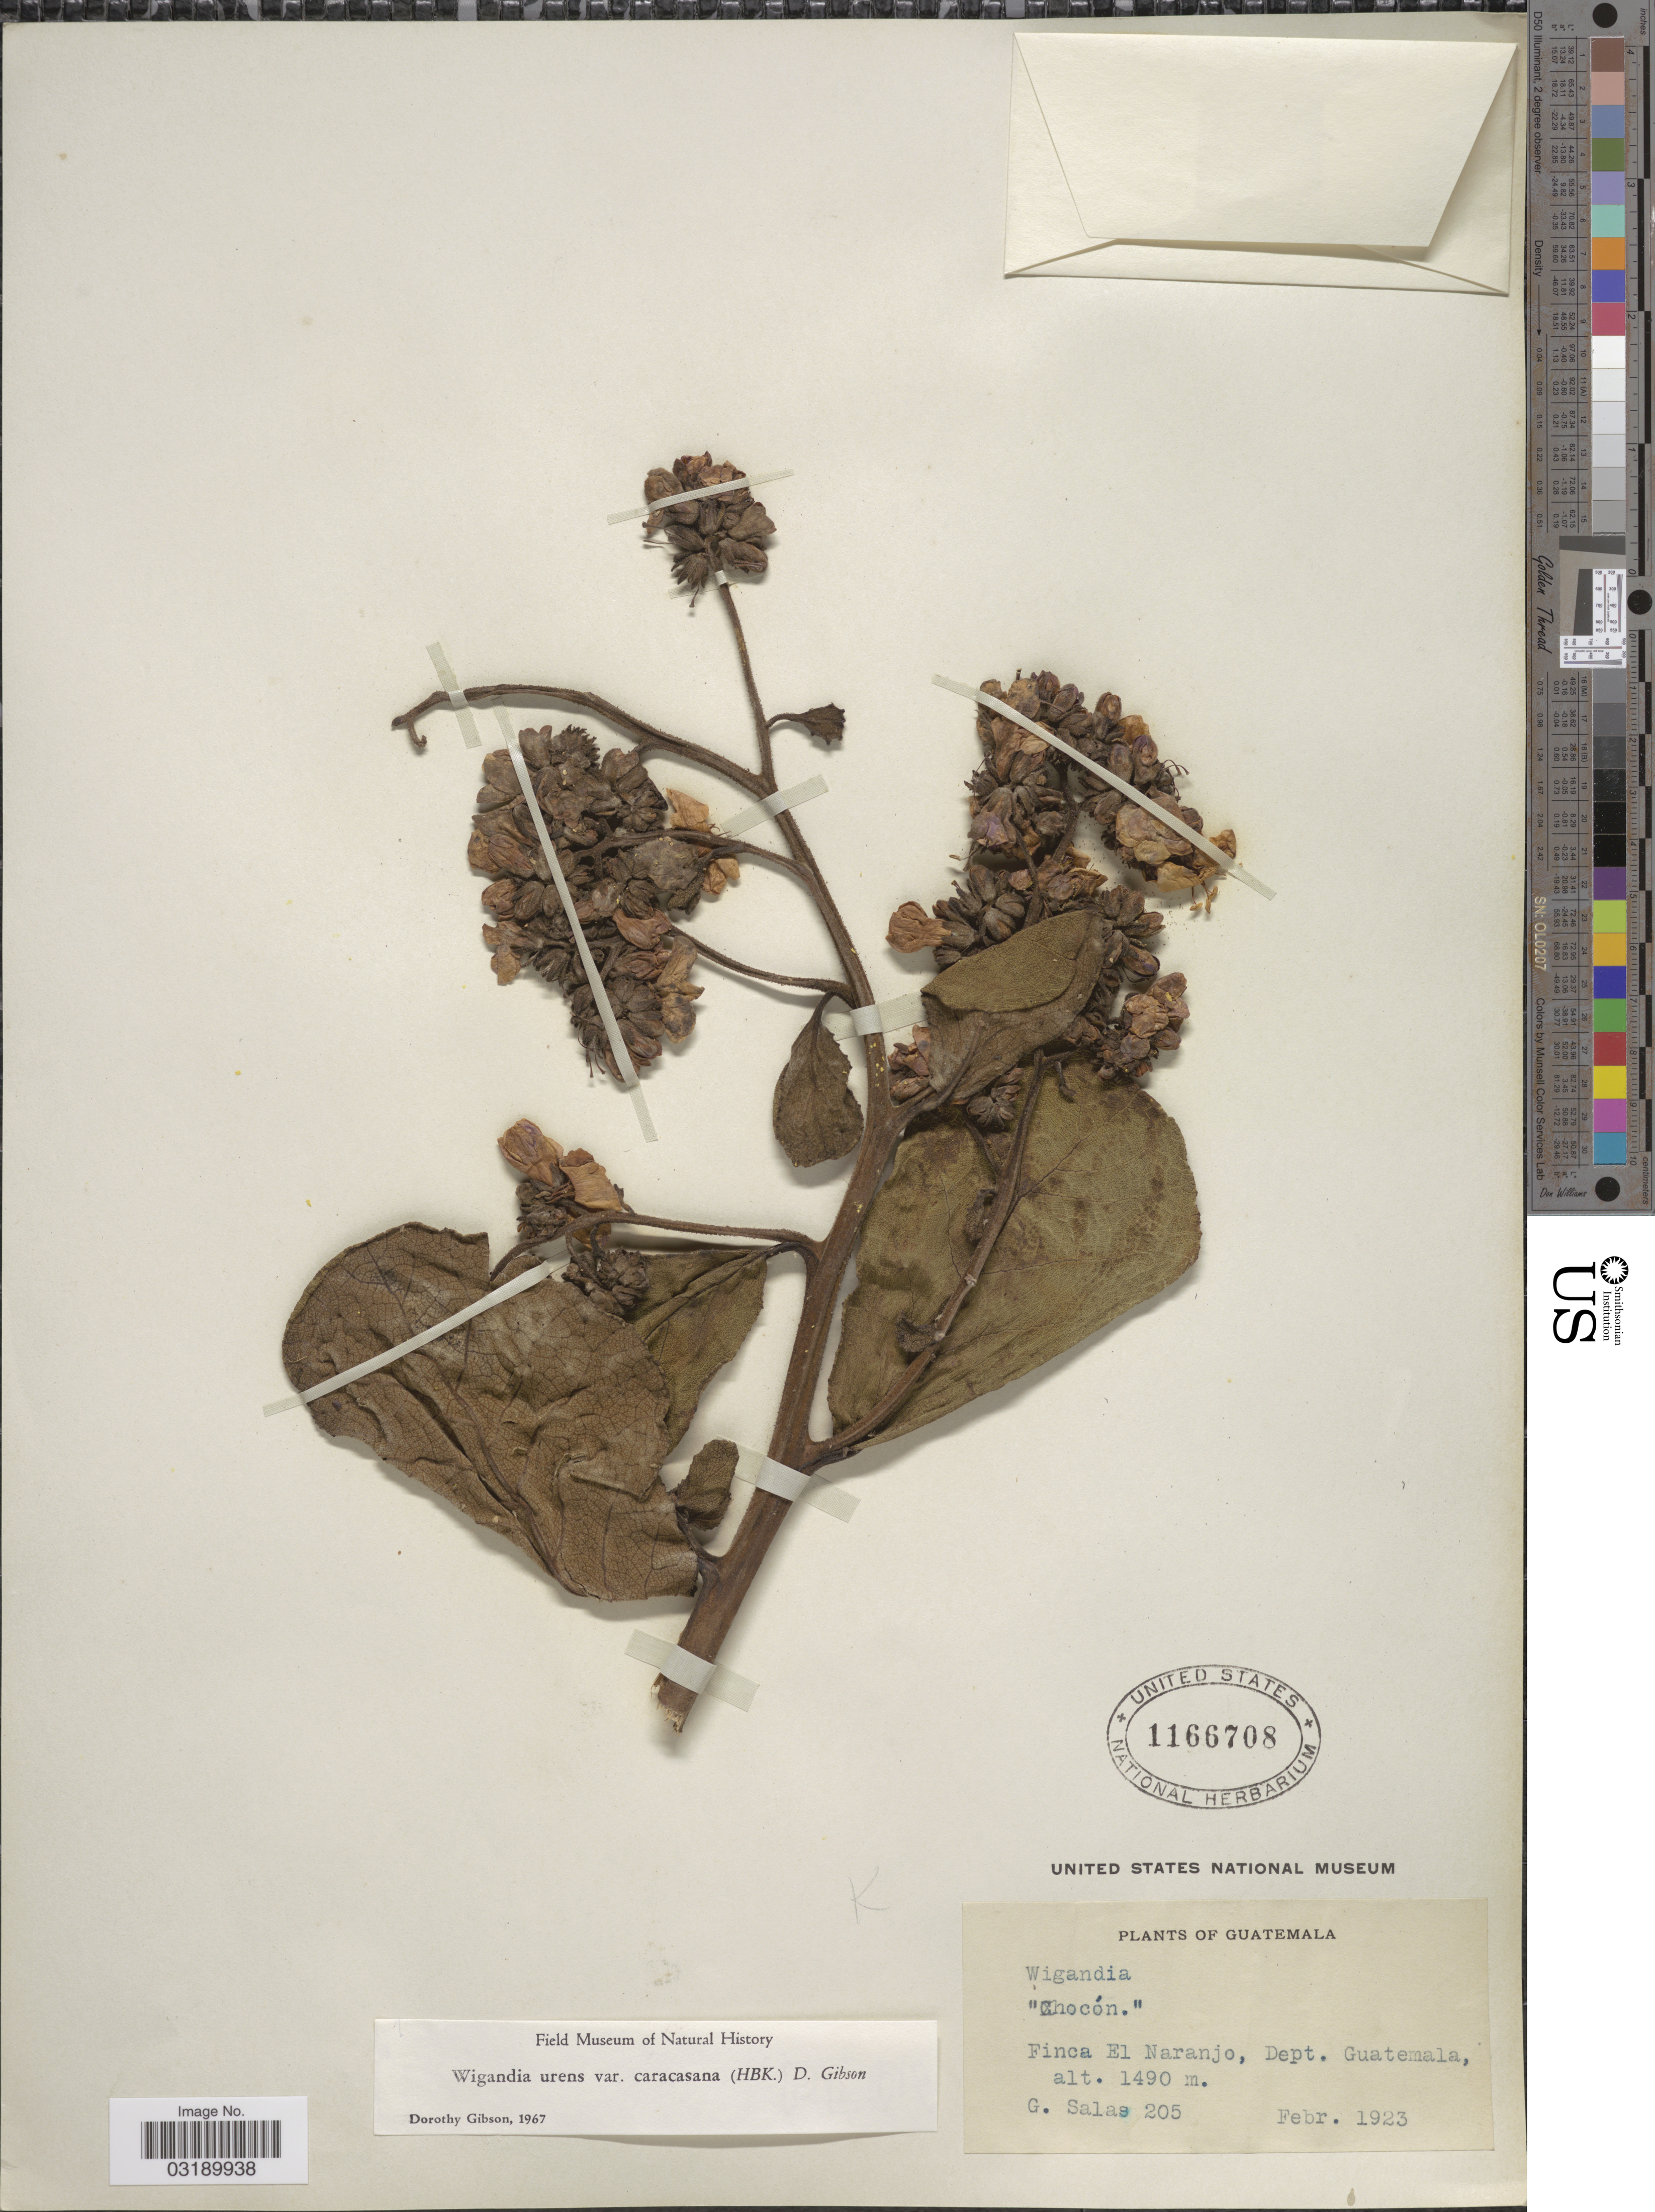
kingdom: Plantae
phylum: Tracheophyta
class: Magnoliopsida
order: Boraginales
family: Namaceae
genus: Wigandia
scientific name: Wigandia urens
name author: (Ruiz & Pav.) Kunth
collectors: G. Salas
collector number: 205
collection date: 1923-02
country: Guatemala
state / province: Guatemala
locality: Finca El Naranjo. Dept. Guatemala.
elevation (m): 1490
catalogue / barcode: US 1166708